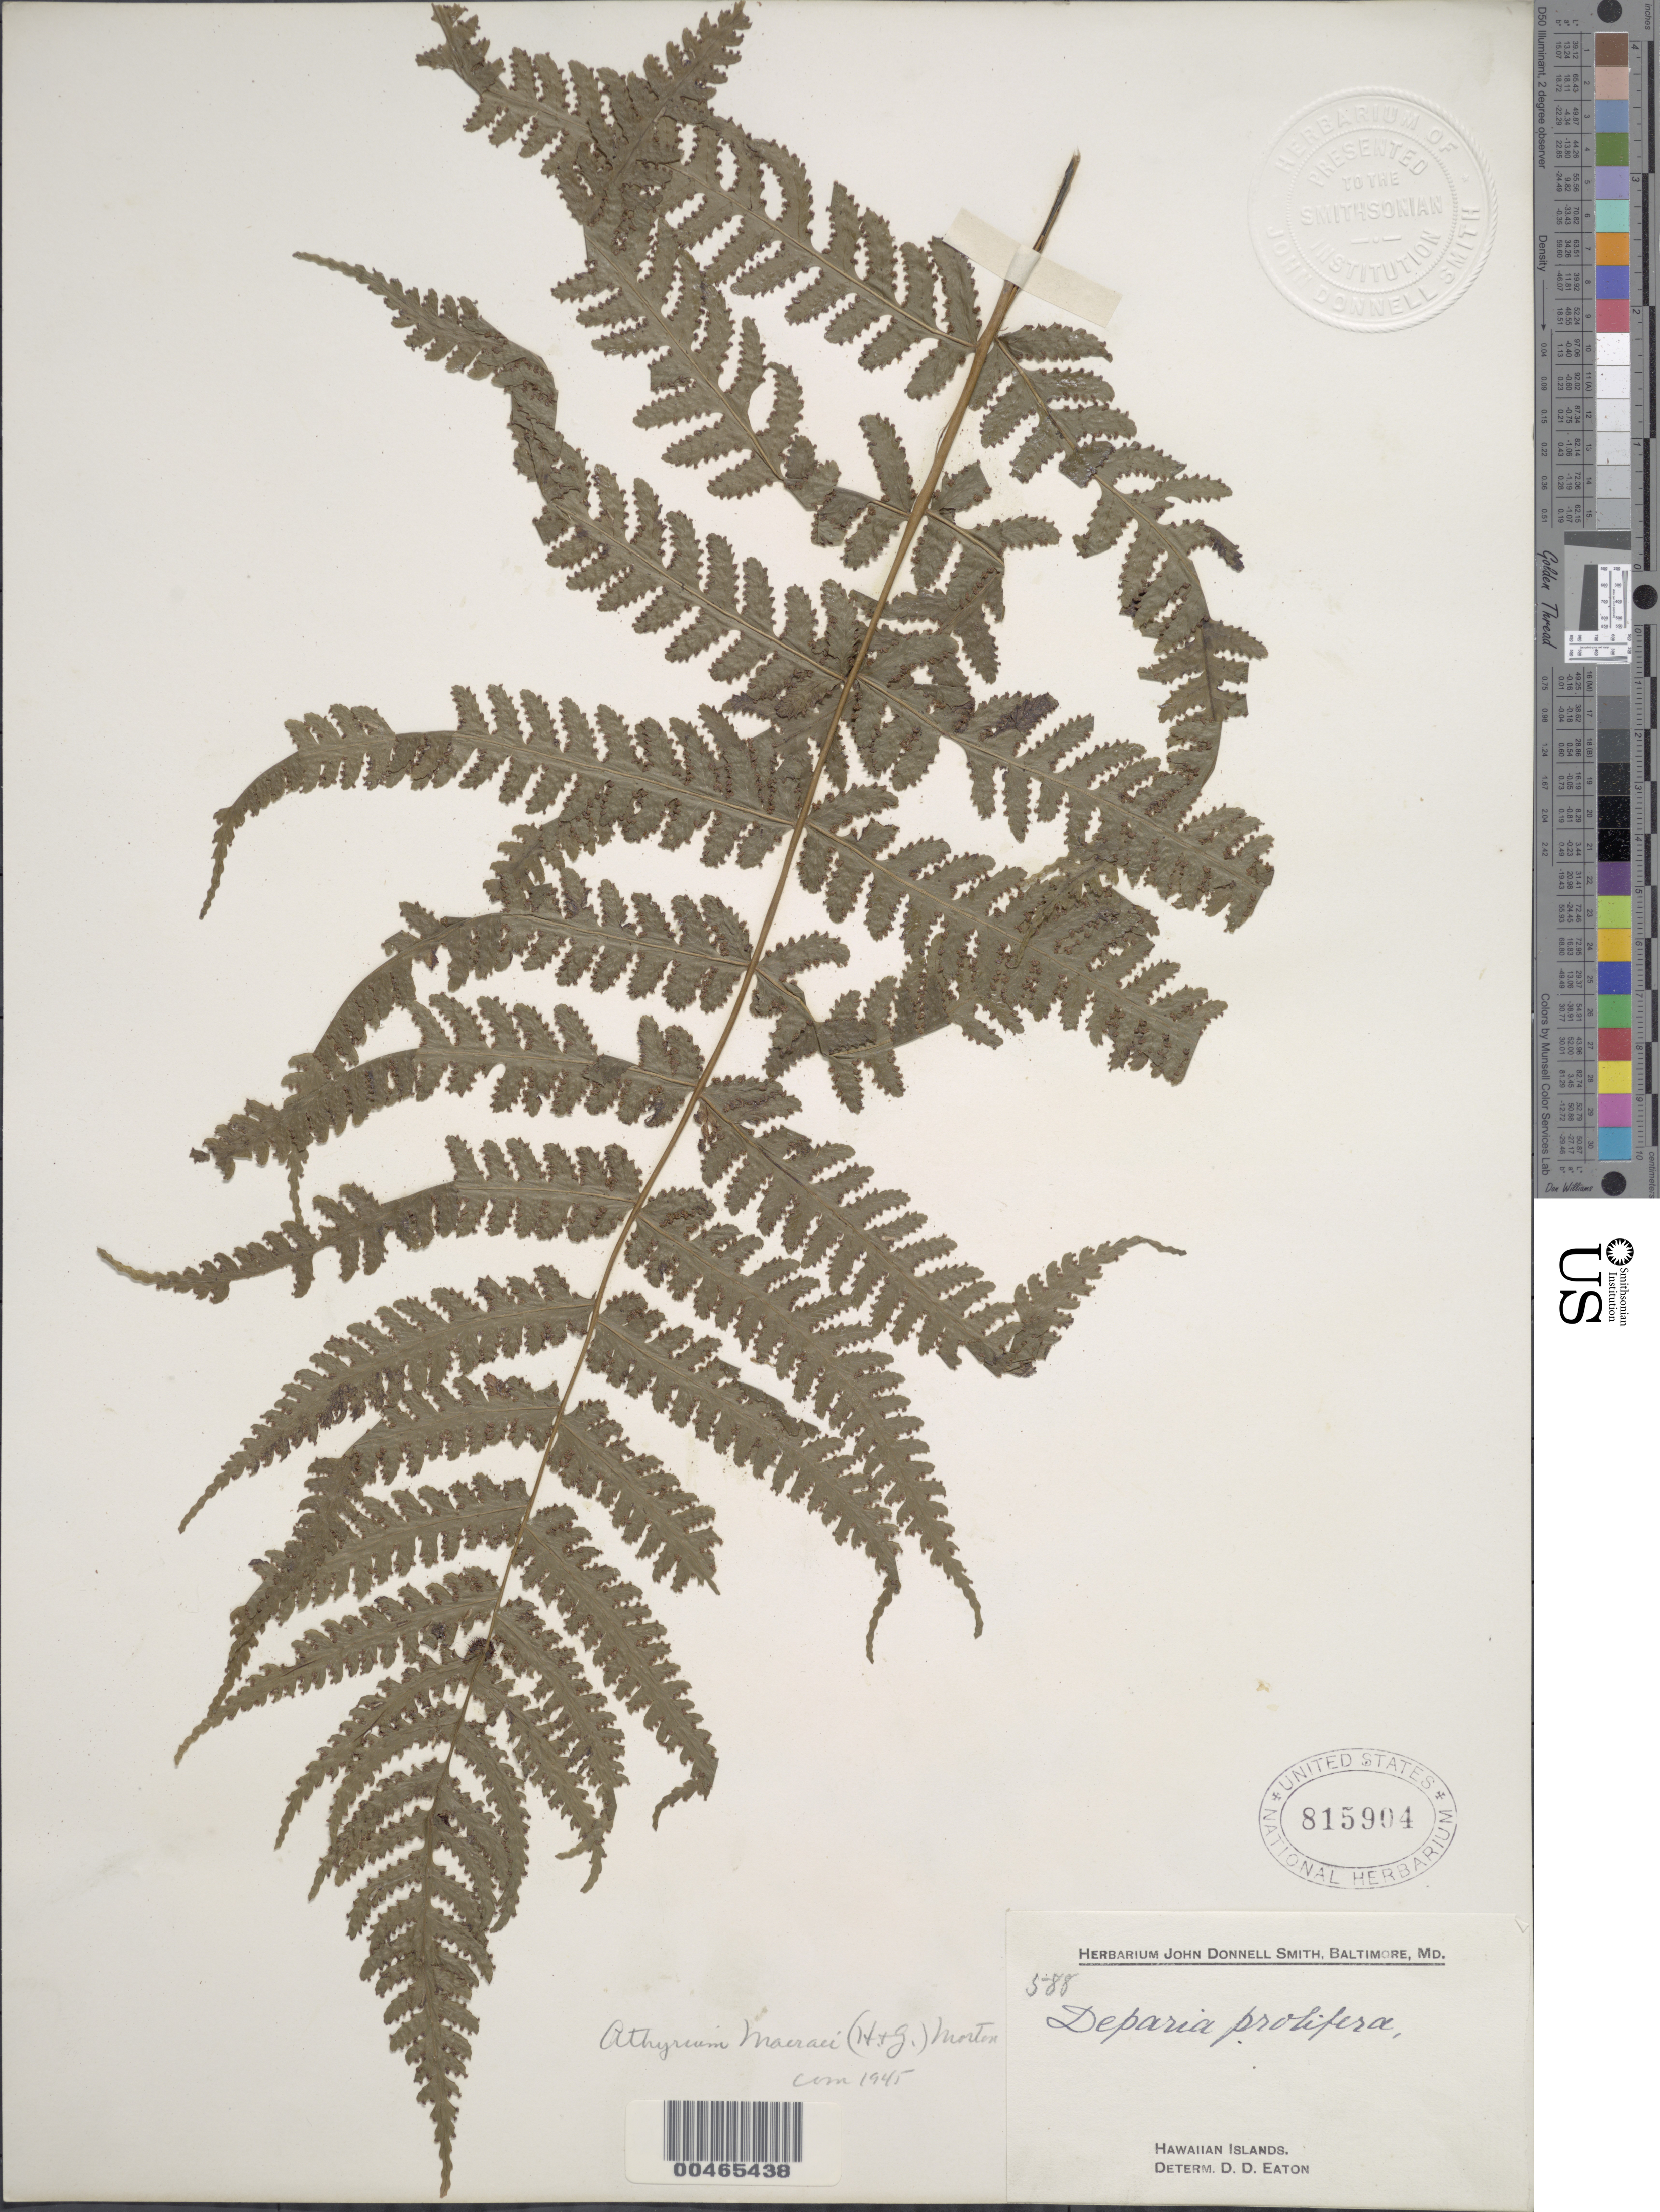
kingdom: Plantae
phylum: Tracheophyta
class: Polypodiopsida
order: Polypodiales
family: Athyriaceae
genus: Deparia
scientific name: Deparia prolifera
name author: (Kaulf.) Hook. & Grev.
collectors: J. Donnell Smith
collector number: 588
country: United States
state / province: Hawaii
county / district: Hawaii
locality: Hawaiian Islands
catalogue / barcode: US 815904